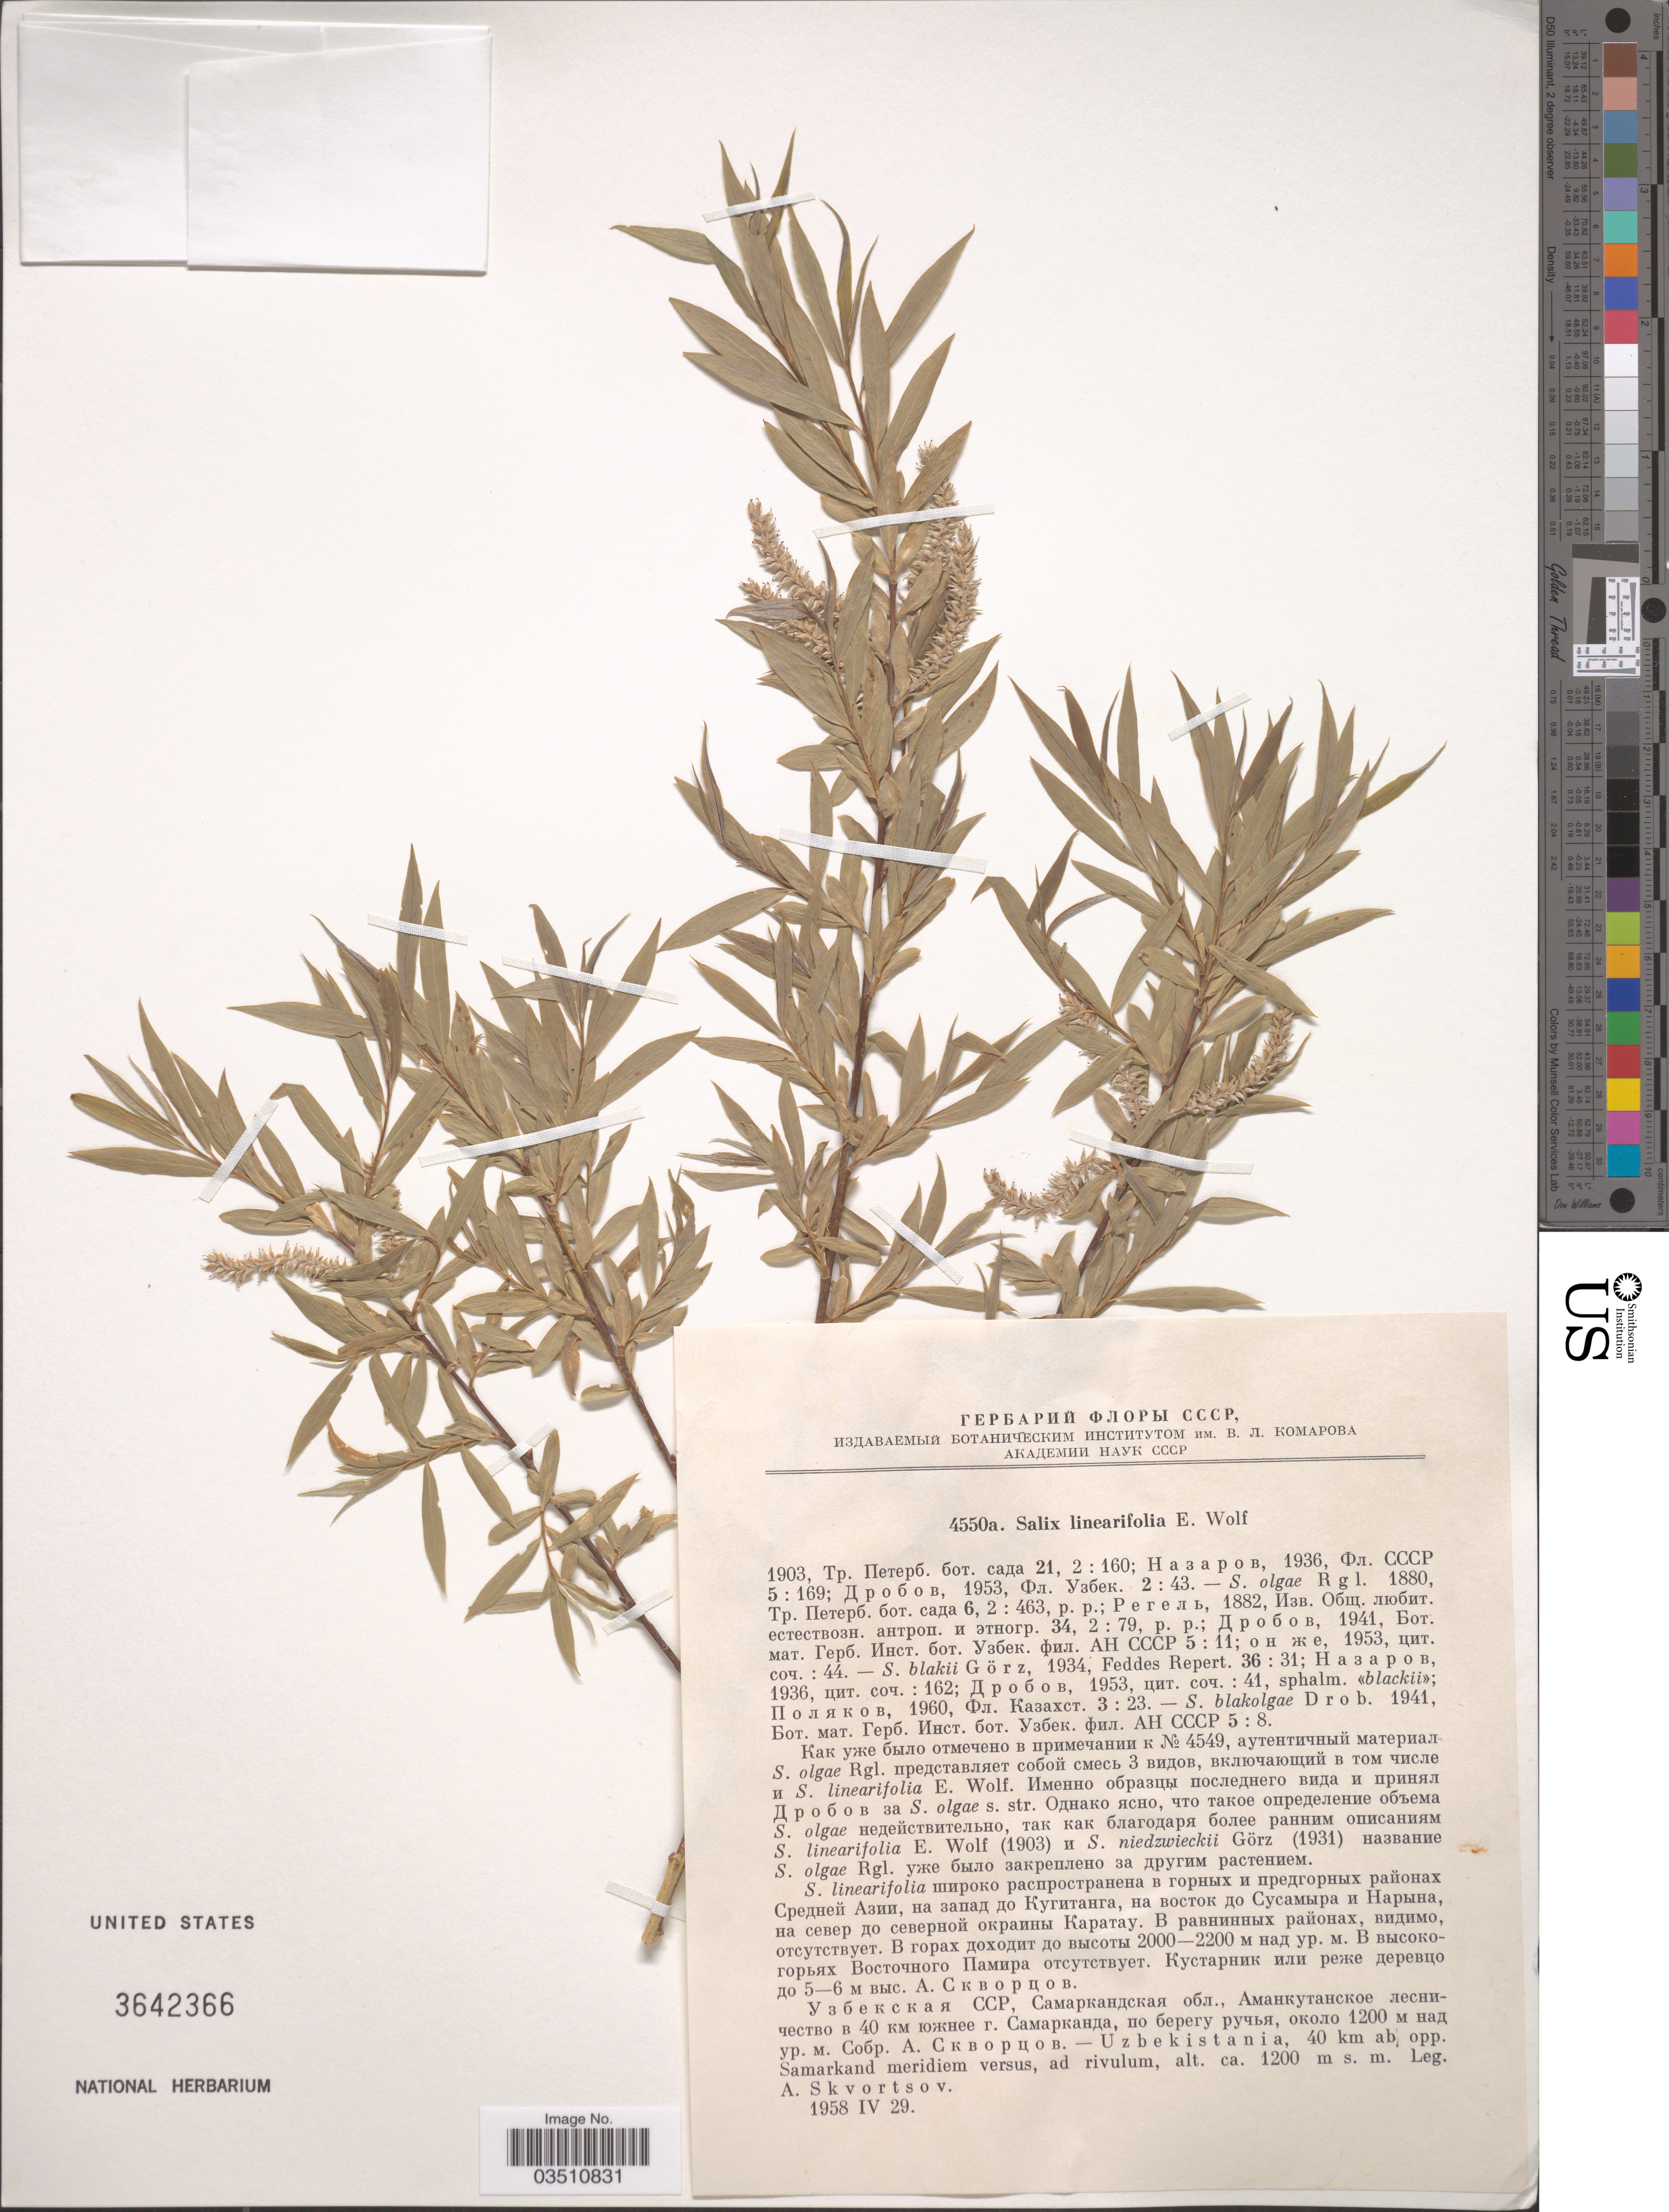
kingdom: Plantae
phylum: Tracheophyta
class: Magnoliopsida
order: Malpighiales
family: Salicaceae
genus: Salix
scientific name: Salix linearifolia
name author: E.L. Wolf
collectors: A. K. Skvortsov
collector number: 4550a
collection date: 1958-04-29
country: Uzbekistan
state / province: Samarqand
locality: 40 km ab opp. Samarkand meridiem versus, ad rivulum.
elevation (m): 1200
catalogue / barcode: US 3642366